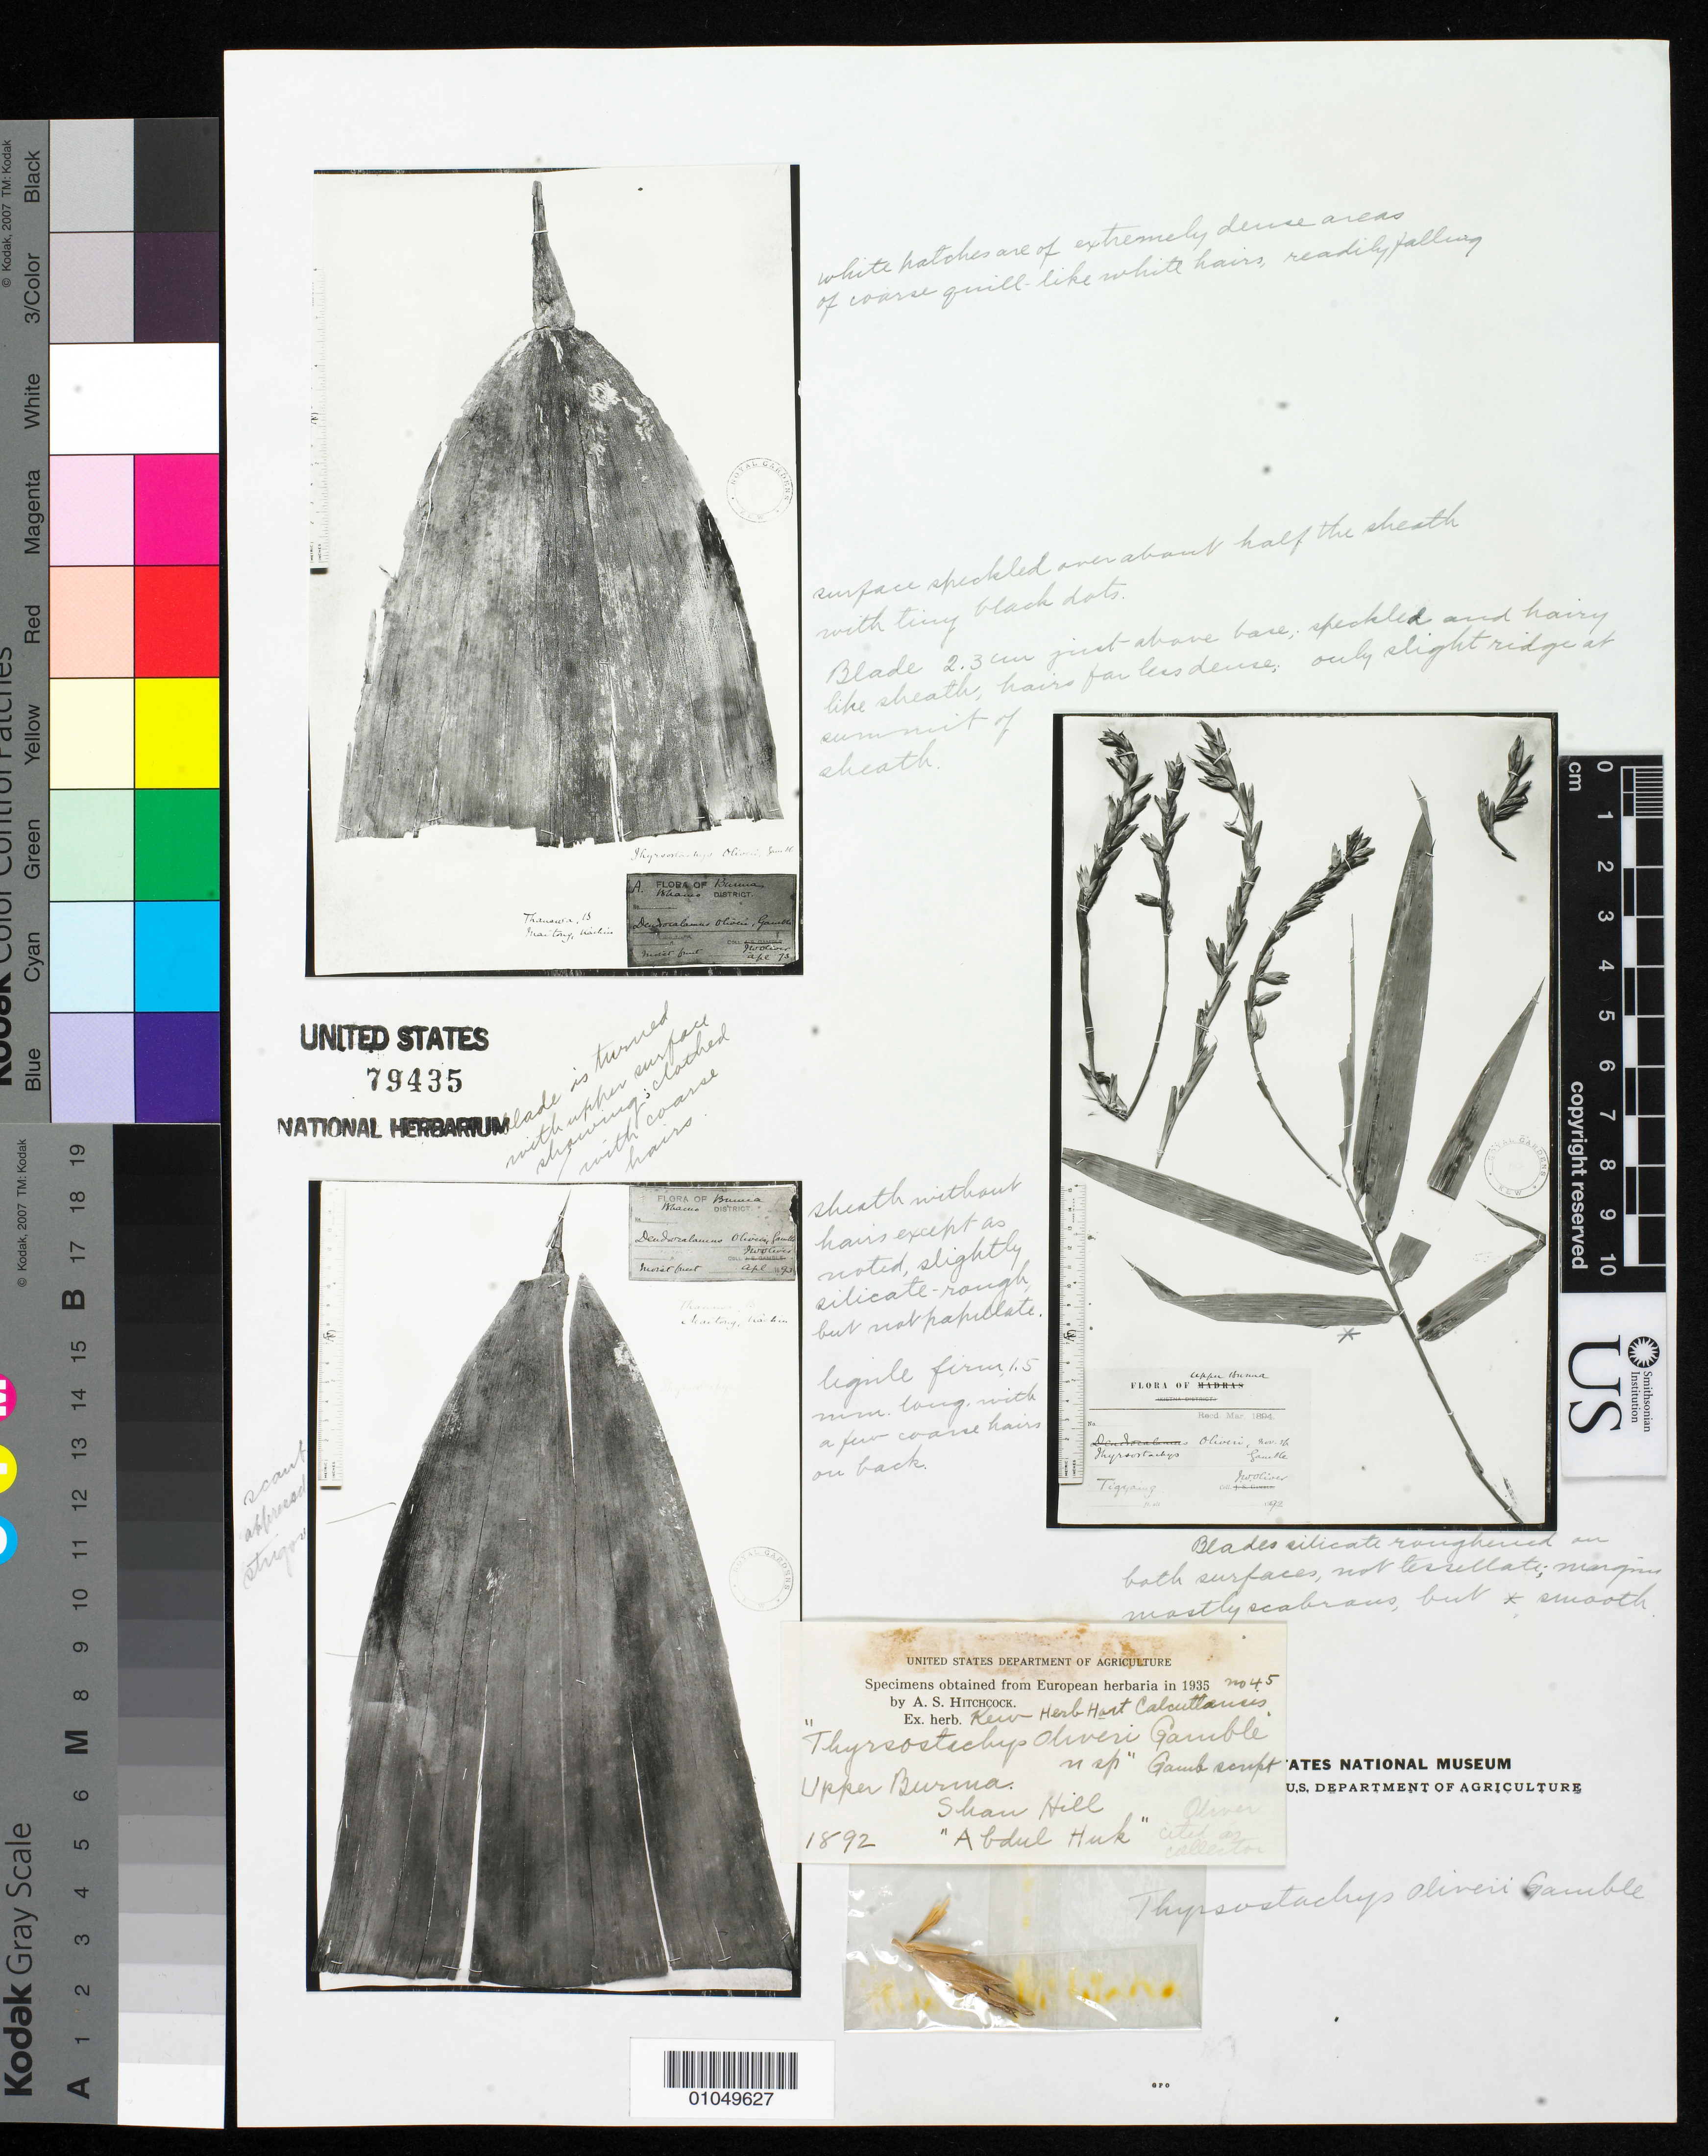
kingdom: Plantae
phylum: Tracheophyta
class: Liliopsida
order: Poales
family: Poaceae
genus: Thyrsostachys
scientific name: Thyrsostachys oliveri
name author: Gamble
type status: Type Material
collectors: J. W. Oliver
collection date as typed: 1892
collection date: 1892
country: Myanmar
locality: Shan Hills.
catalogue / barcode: US 79435